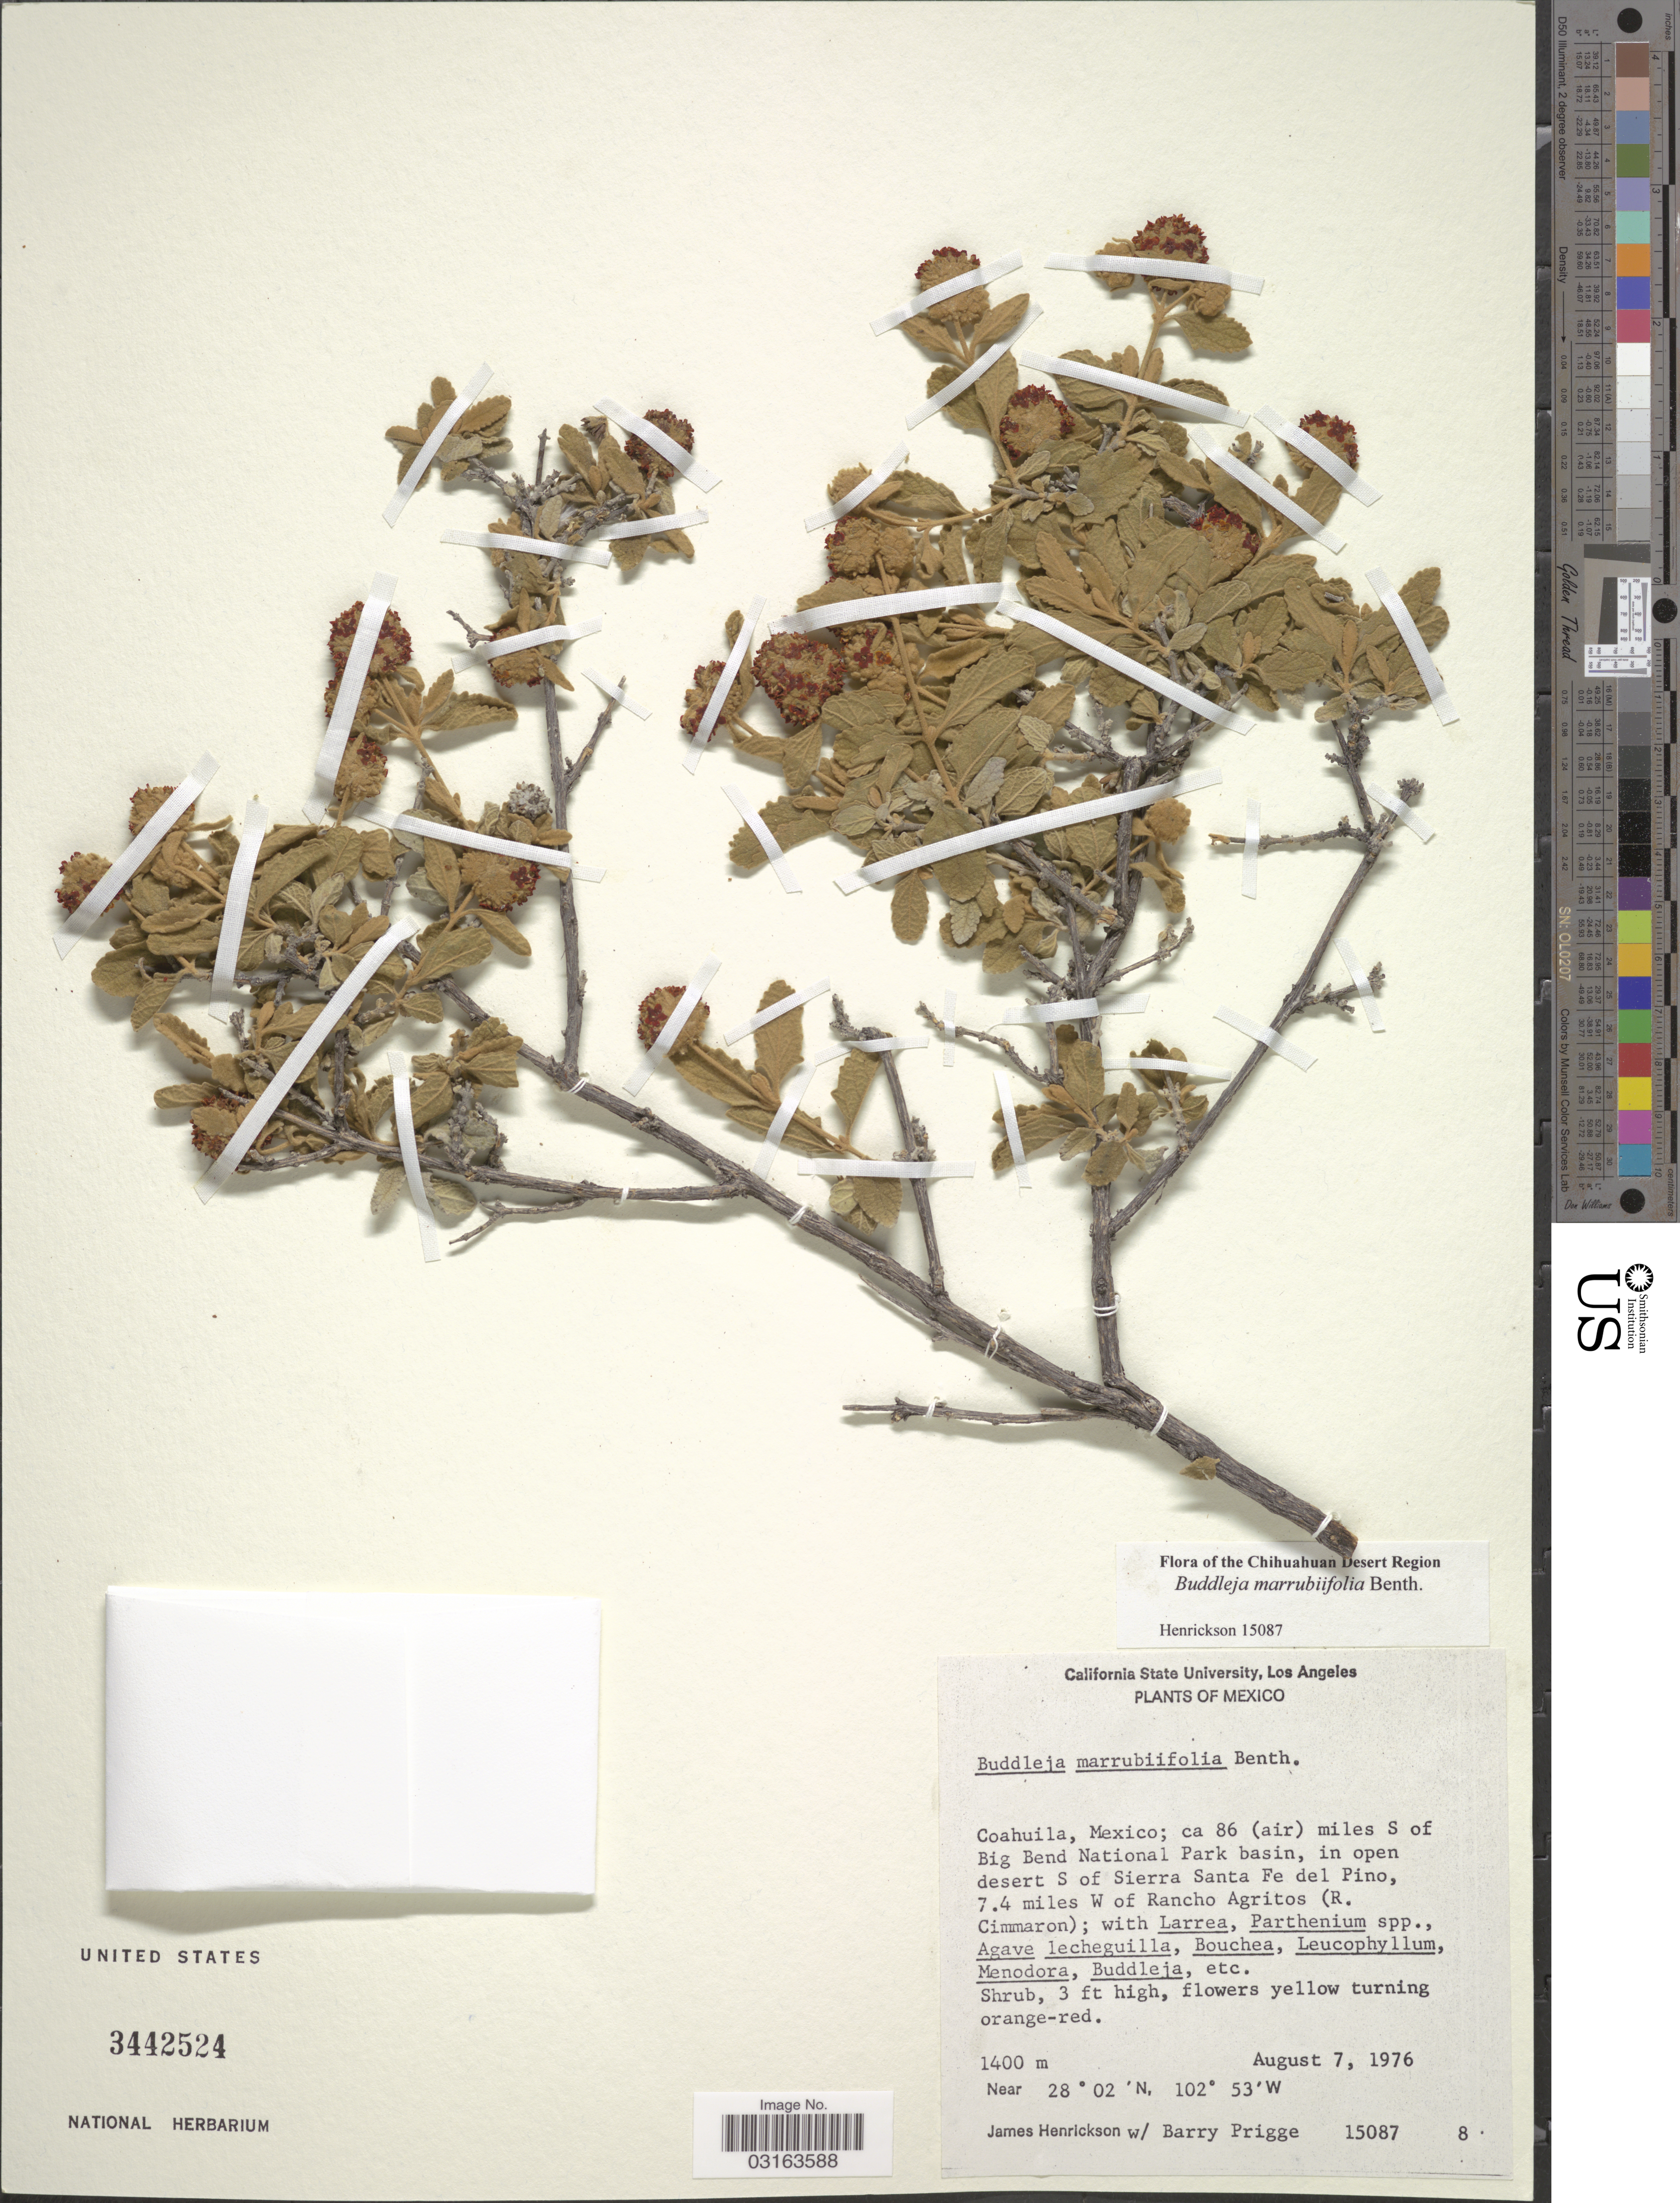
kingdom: Plantae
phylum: Tracheophyta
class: Magnoliopsida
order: Lamiales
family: Scrophulariaceae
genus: Buddleja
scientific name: Buddleja marrubiifolia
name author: Benth.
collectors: J. Henrickson & B. Prigge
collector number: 15087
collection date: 1976-08-07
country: Mexico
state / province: Coahuila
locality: Ca 86 (air) miles S of Big Bend National Park basin, in open desert S of Sierra Santa Fe del Pino, 7.4 miles W of Rancho Agritos (R. Cimmaron).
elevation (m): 1400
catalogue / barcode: US 3442524